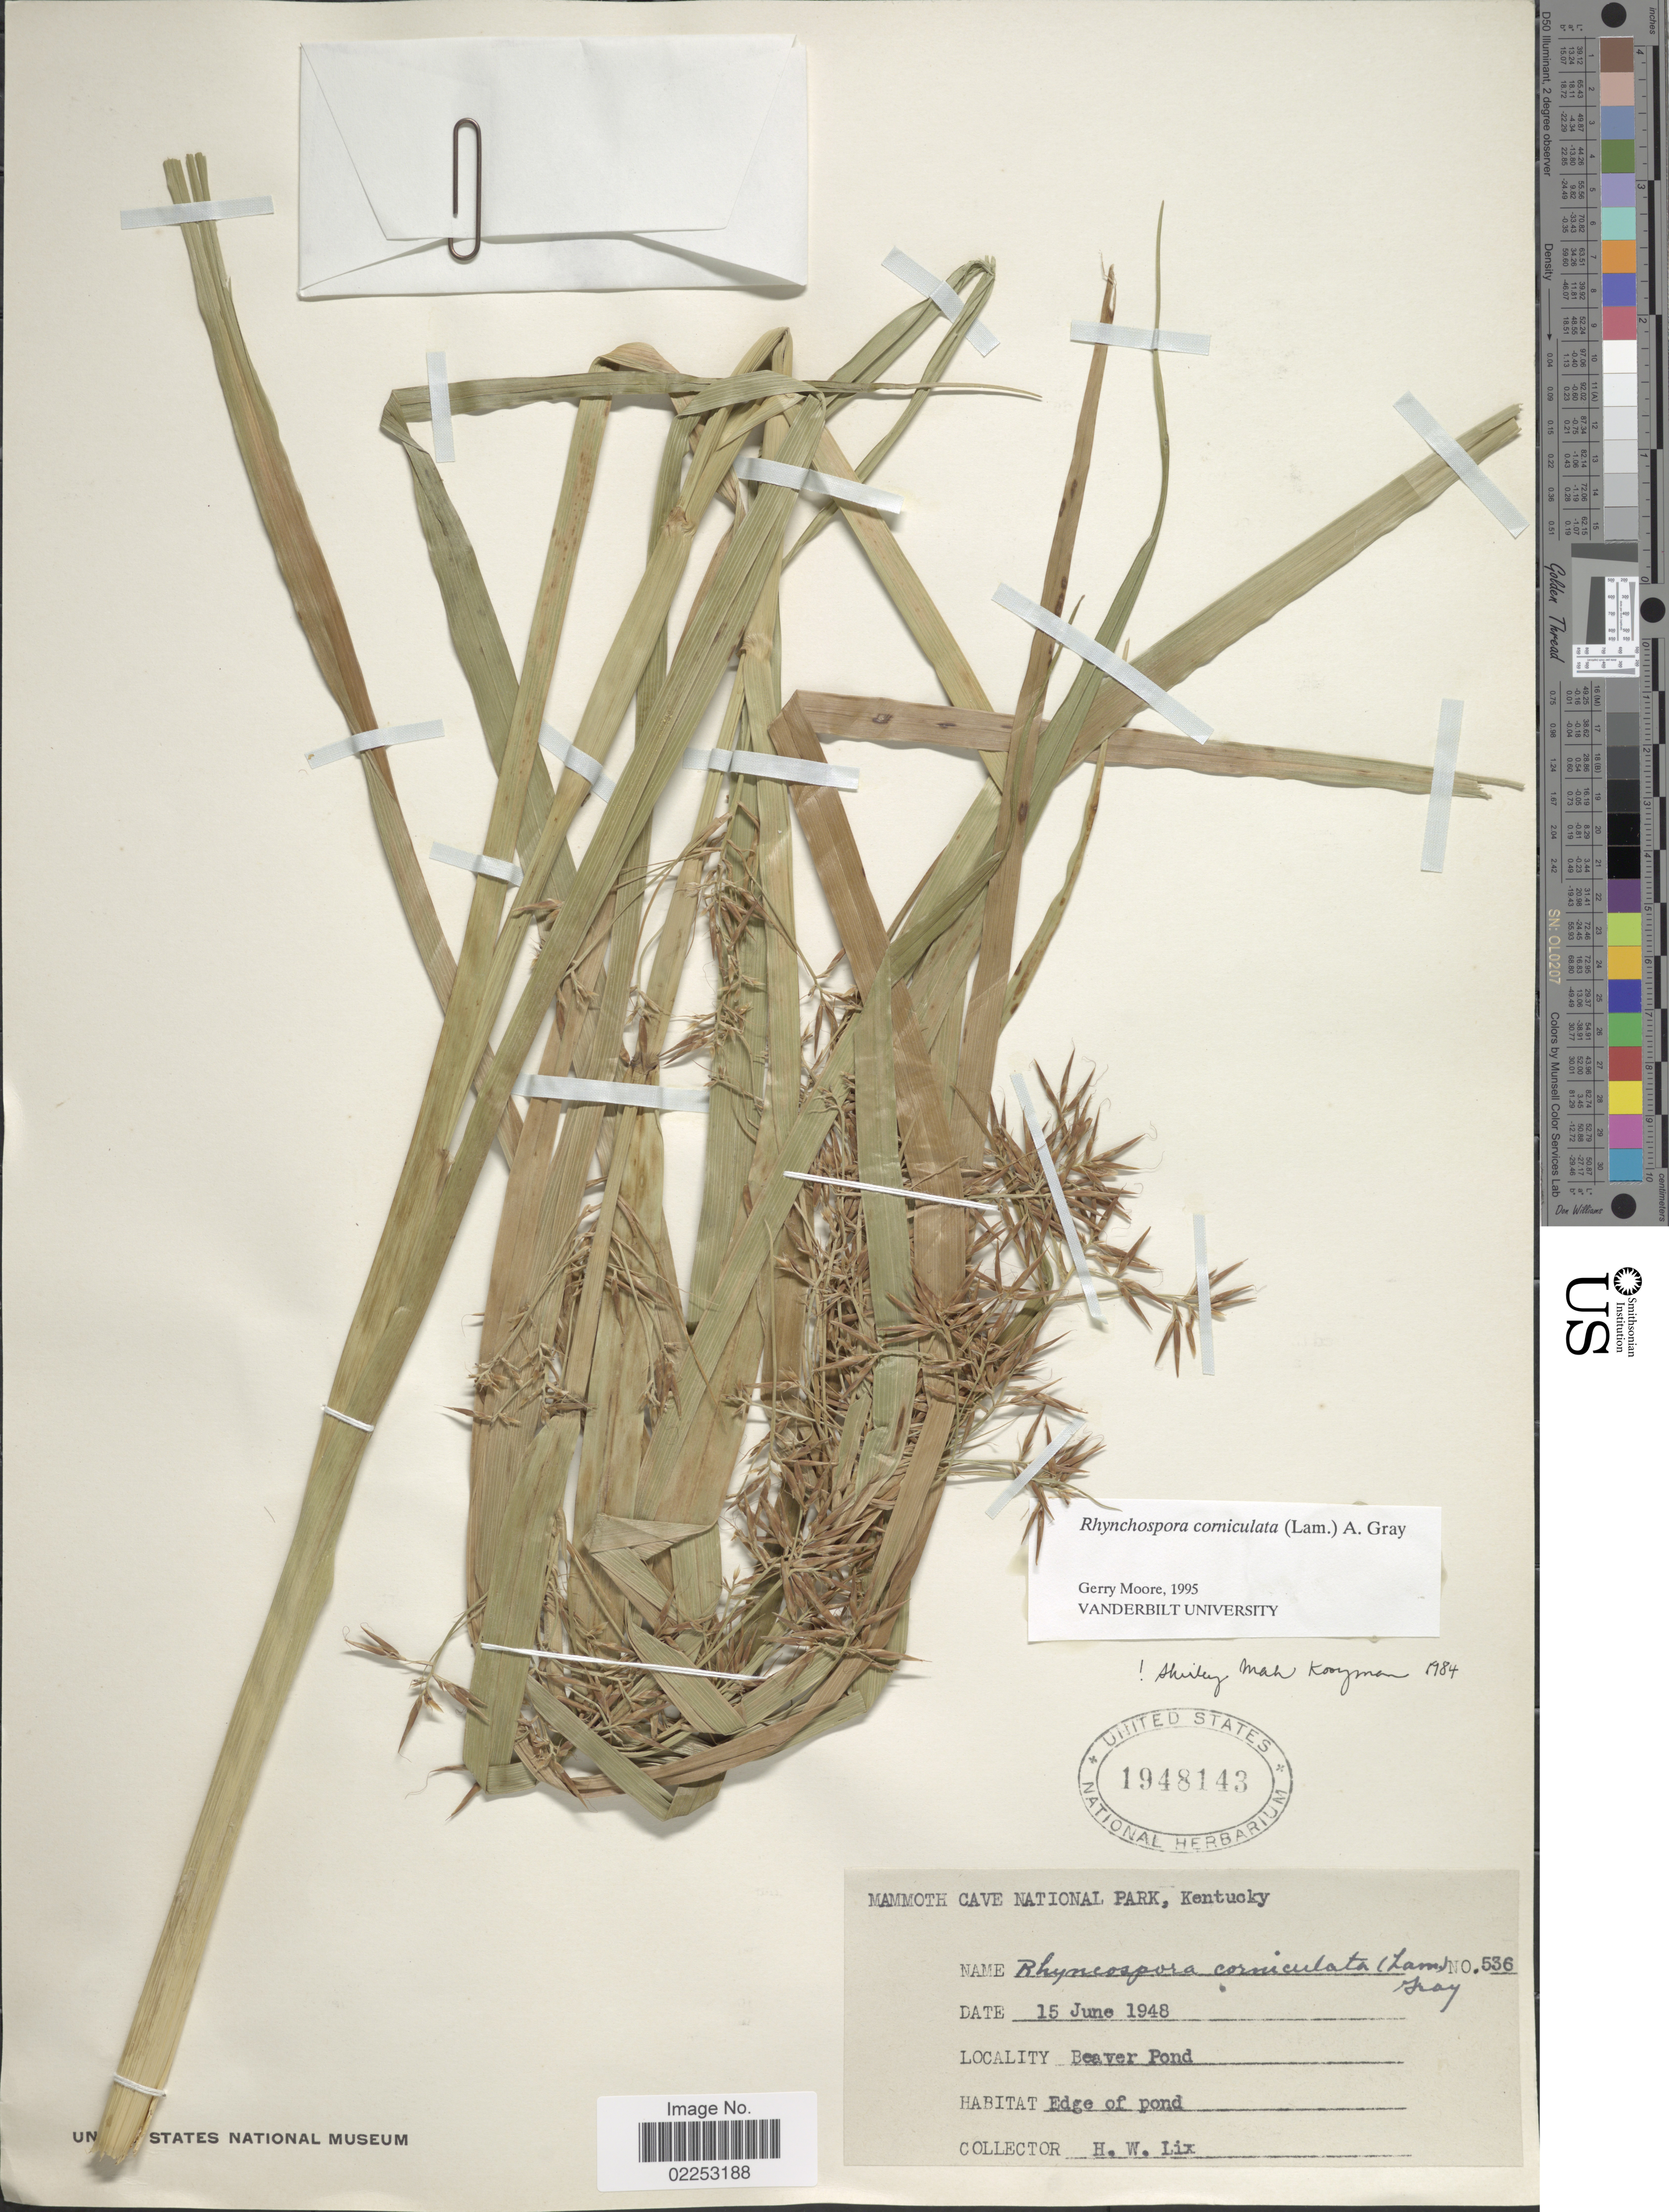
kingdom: Plantae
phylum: Tracheophyta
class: Liliopsida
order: Poales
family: Cyperaceae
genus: Rhynchospora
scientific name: Rhynchospora corniculata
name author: (Lam.) A. Gray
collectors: H. W. Lix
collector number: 536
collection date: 1948-06-15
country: United States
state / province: Kentucky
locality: Mamoth Cave National Park. Beaver Pond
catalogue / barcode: US 1948143